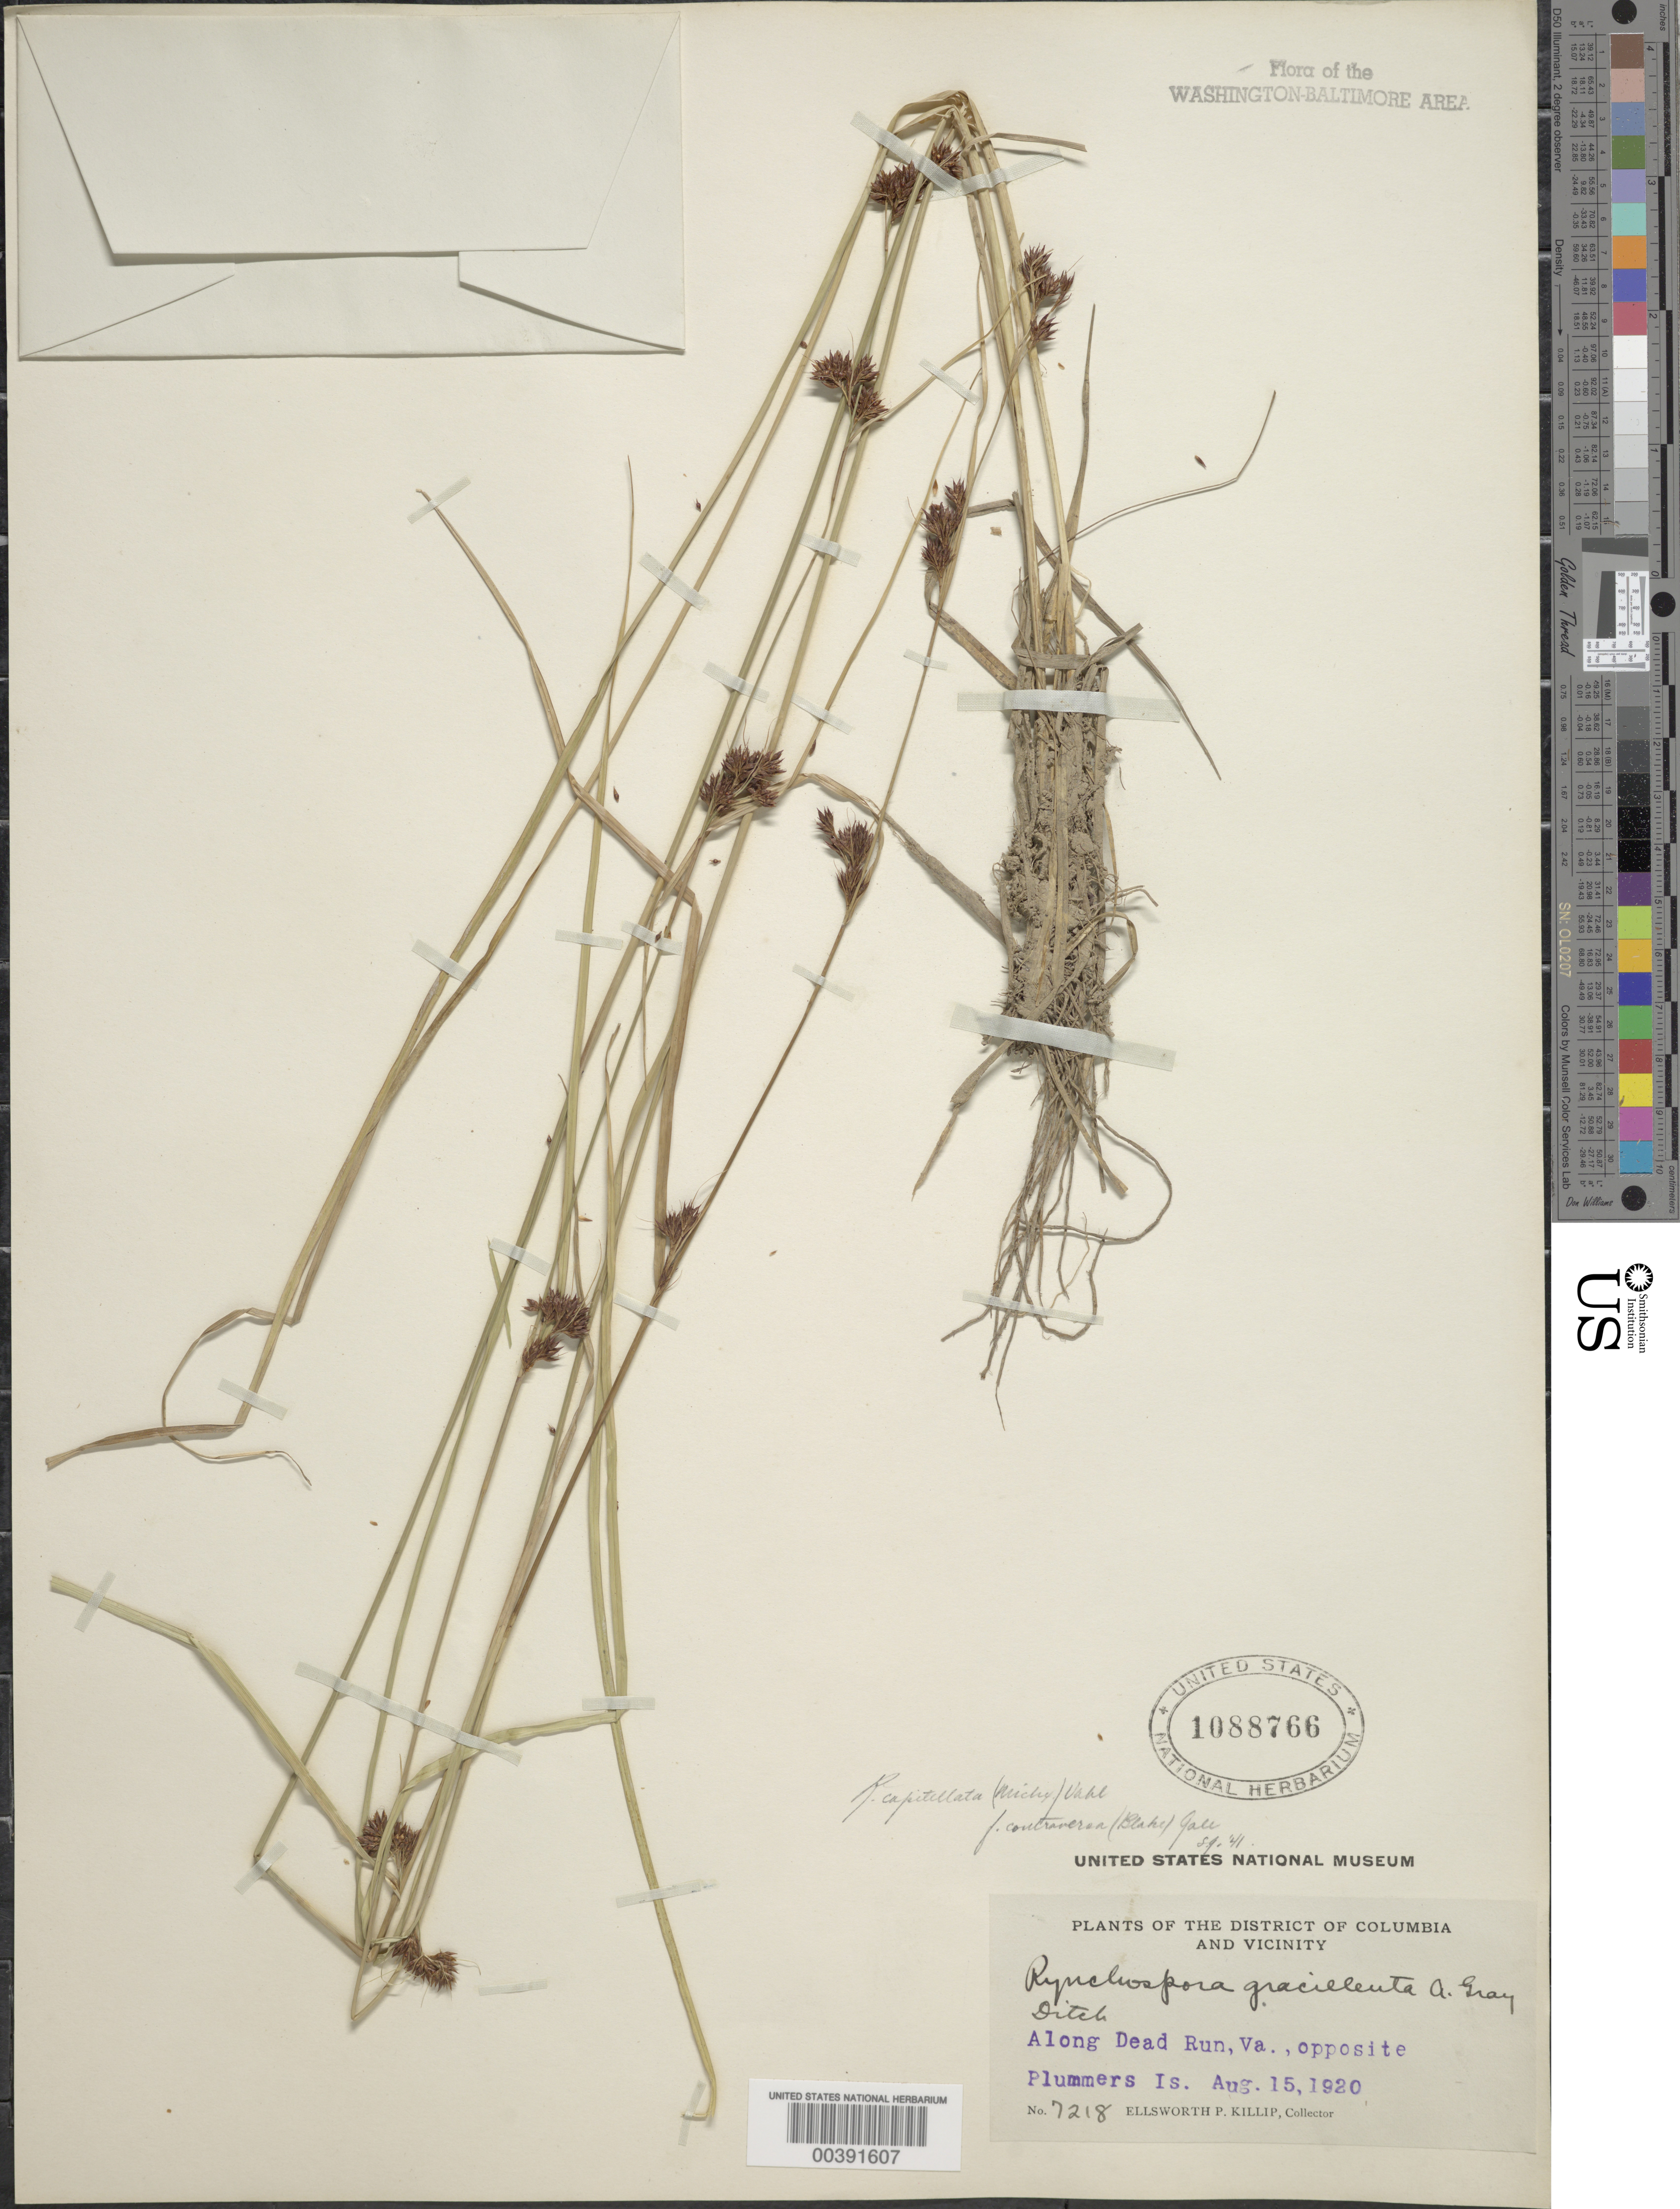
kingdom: Plantae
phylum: Tracheophyta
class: Liliopsida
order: Poales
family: Cyperaceae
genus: Rhynchospora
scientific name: Rhynchospora capitellata f. controversa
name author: (Michx.) Vahl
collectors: E. P. Killip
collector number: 7218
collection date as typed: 15 Aug 1920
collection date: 1920-08-15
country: United States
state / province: Virginia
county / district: Fairfax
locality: Dead Run, opposite Plummers Island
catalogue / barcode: US 1088766